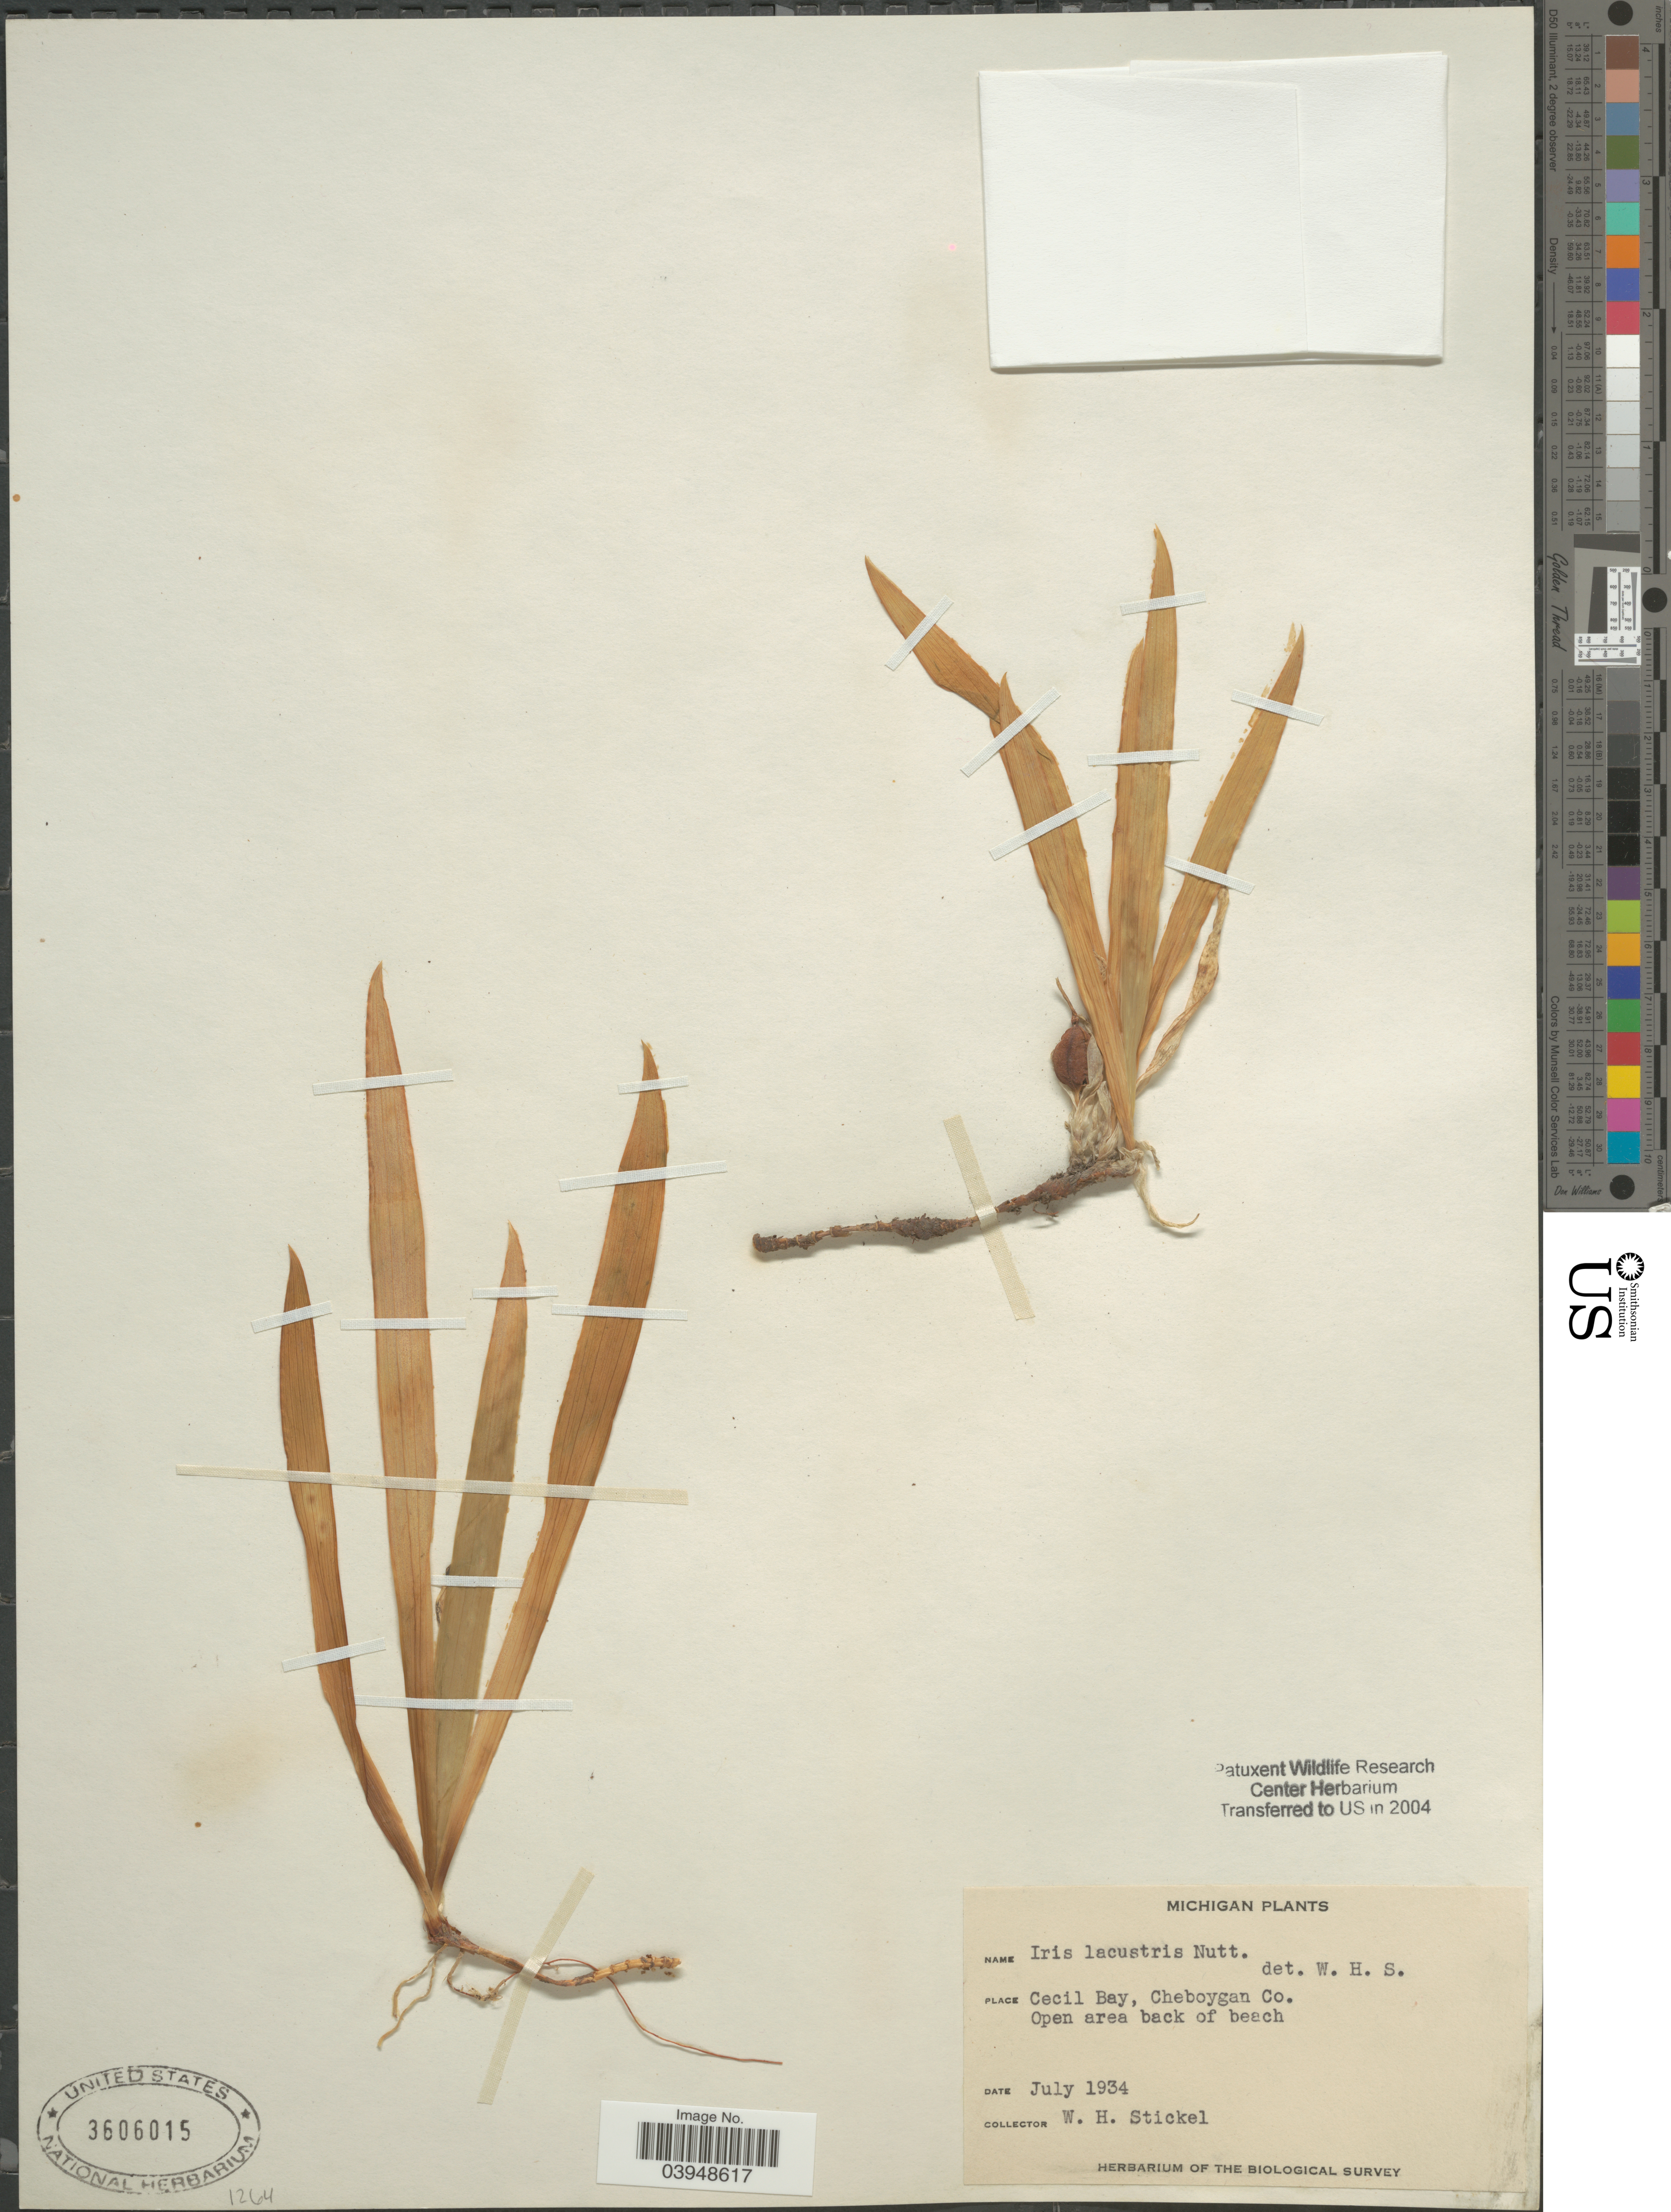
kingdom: Plantae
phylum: Tracheophyta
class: Liliopsida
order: Asparagales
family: Iridaceae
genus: Iris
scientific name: Iris lacustris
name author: Nutt.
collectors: W. Stickel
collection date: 1934-07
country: United States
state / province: Michigan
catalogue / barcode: US 3606015